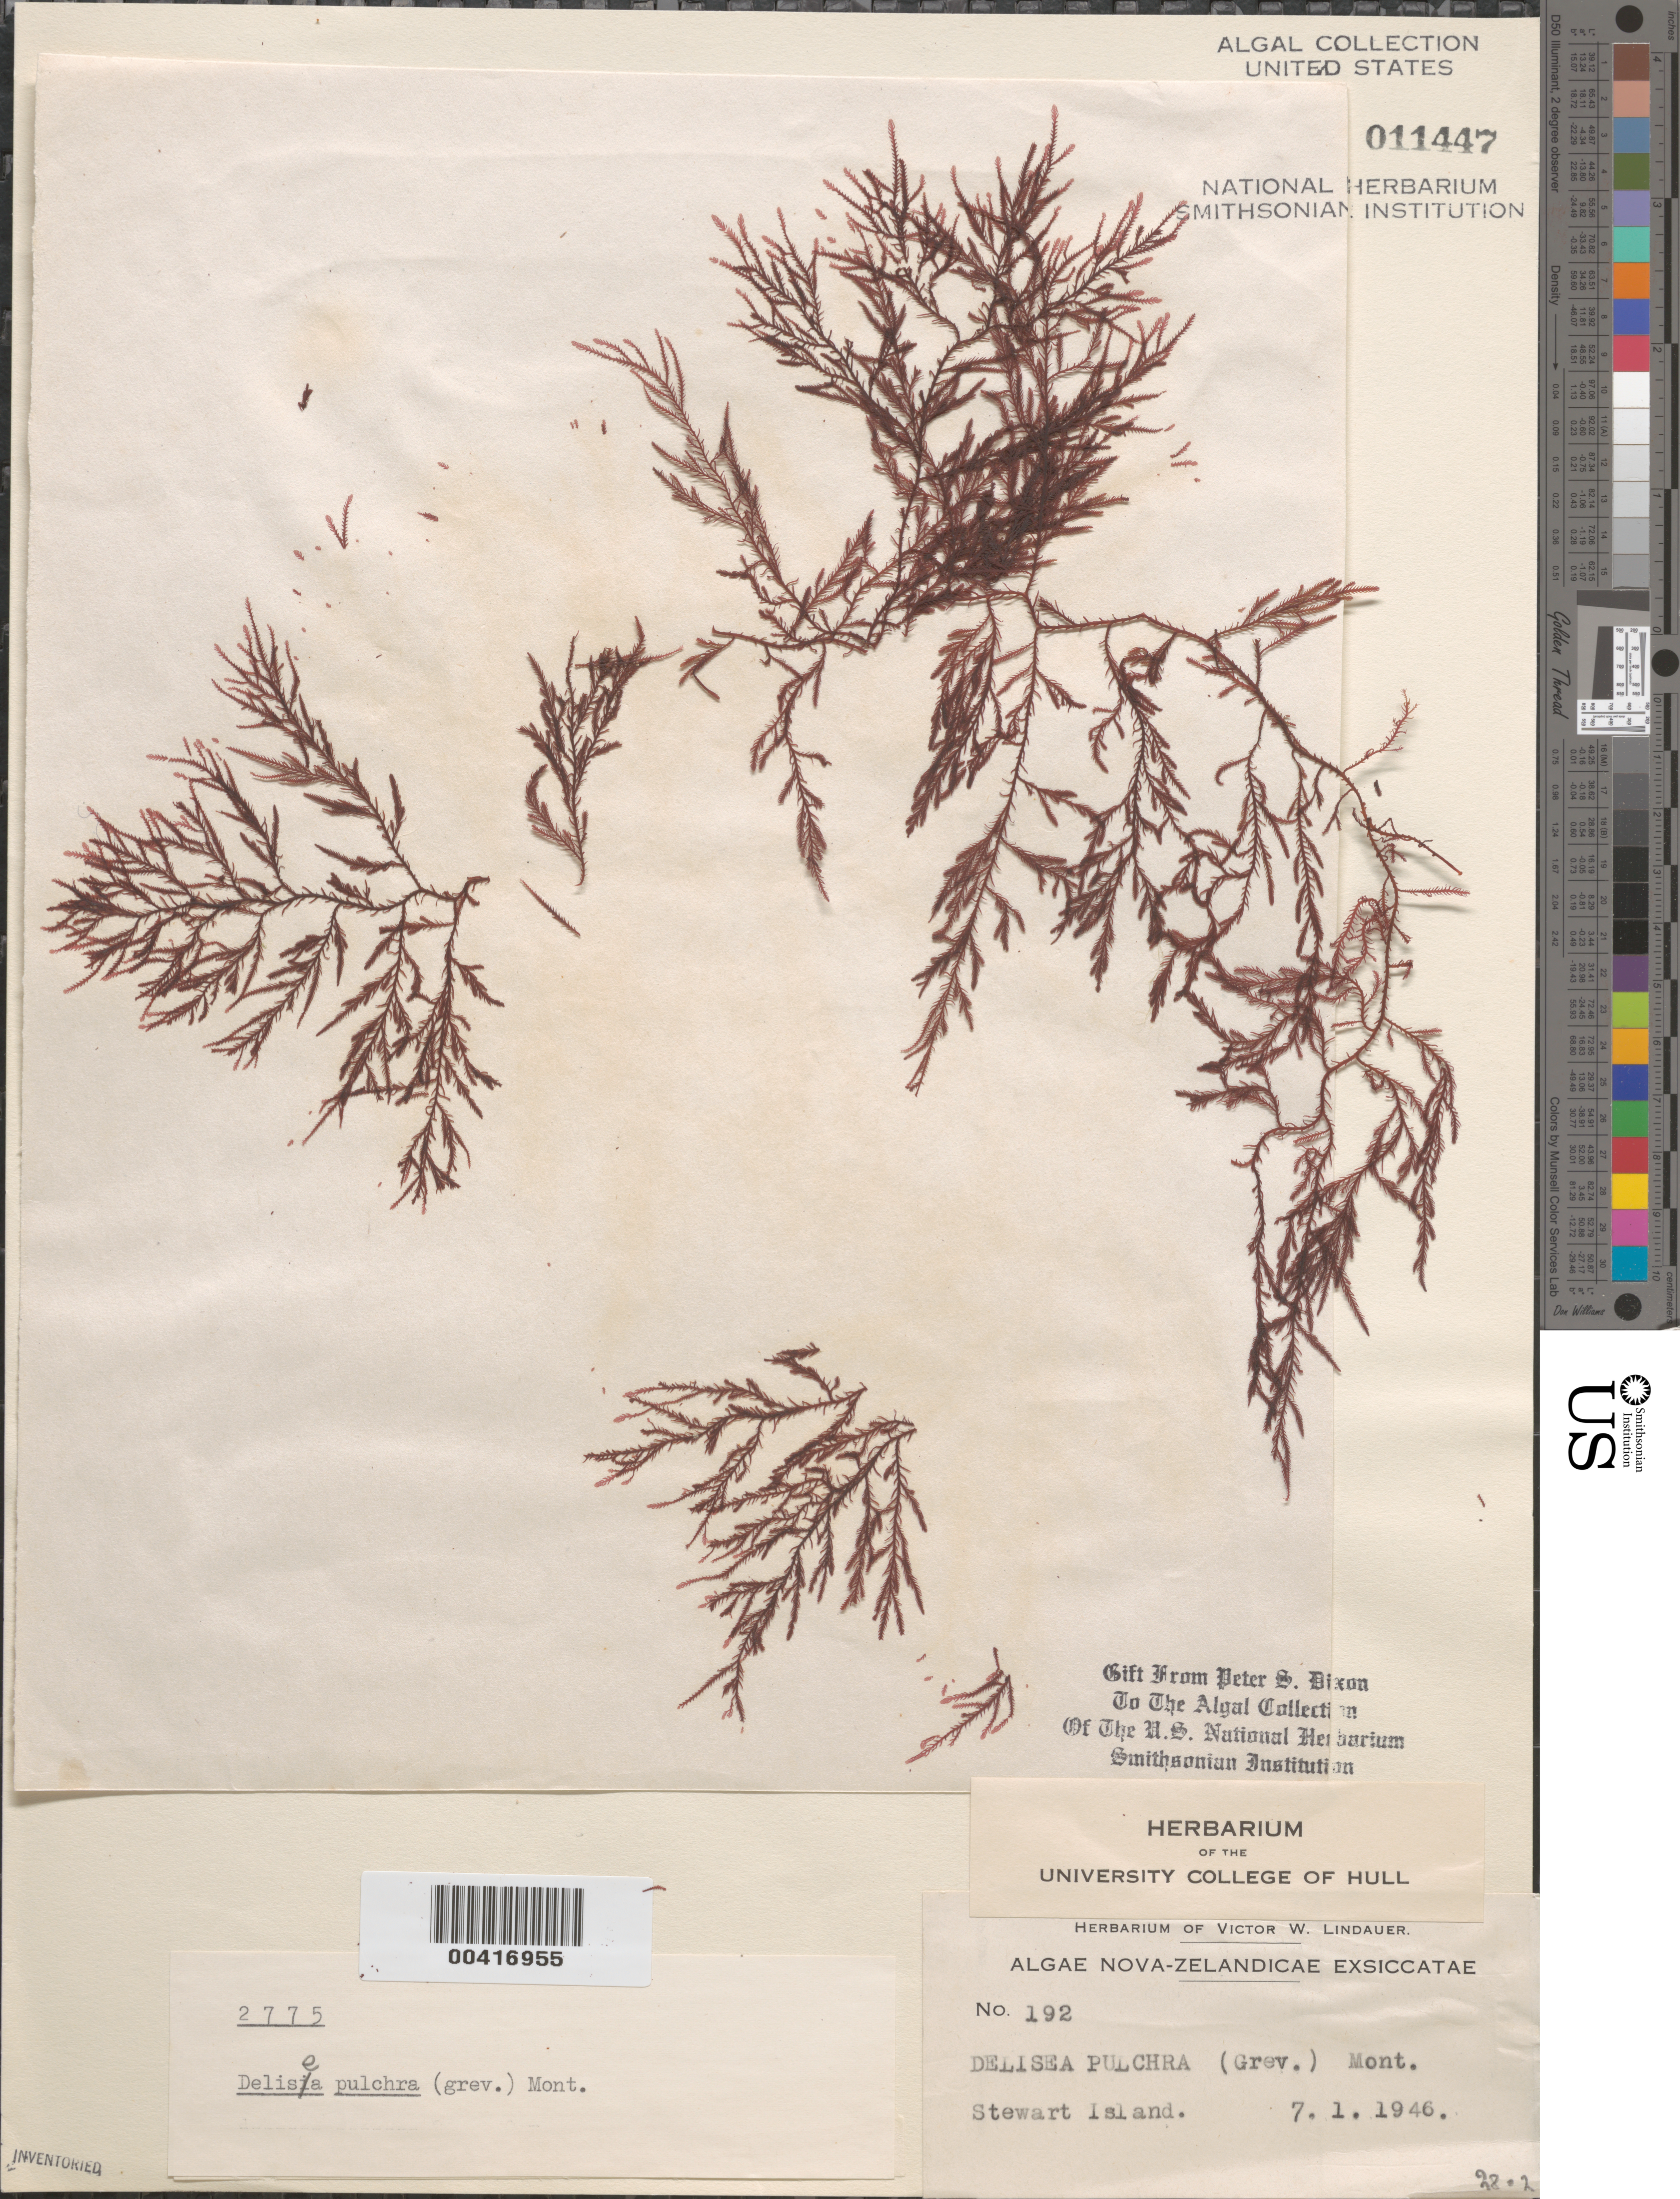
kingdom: Plantae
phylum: Rhodophyta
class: Florideophyceae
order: Bonnemaisoniales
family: Bonnemaisoniaceae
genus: Delisea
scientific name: Delisea pulchra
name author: (Grev.) Mont.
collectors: V. Lindauer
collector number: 192 & PSD 2775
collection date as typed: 07 Jan 1946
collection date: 1946-01-07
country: New Zealand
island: Stewart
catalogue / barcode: US 11447